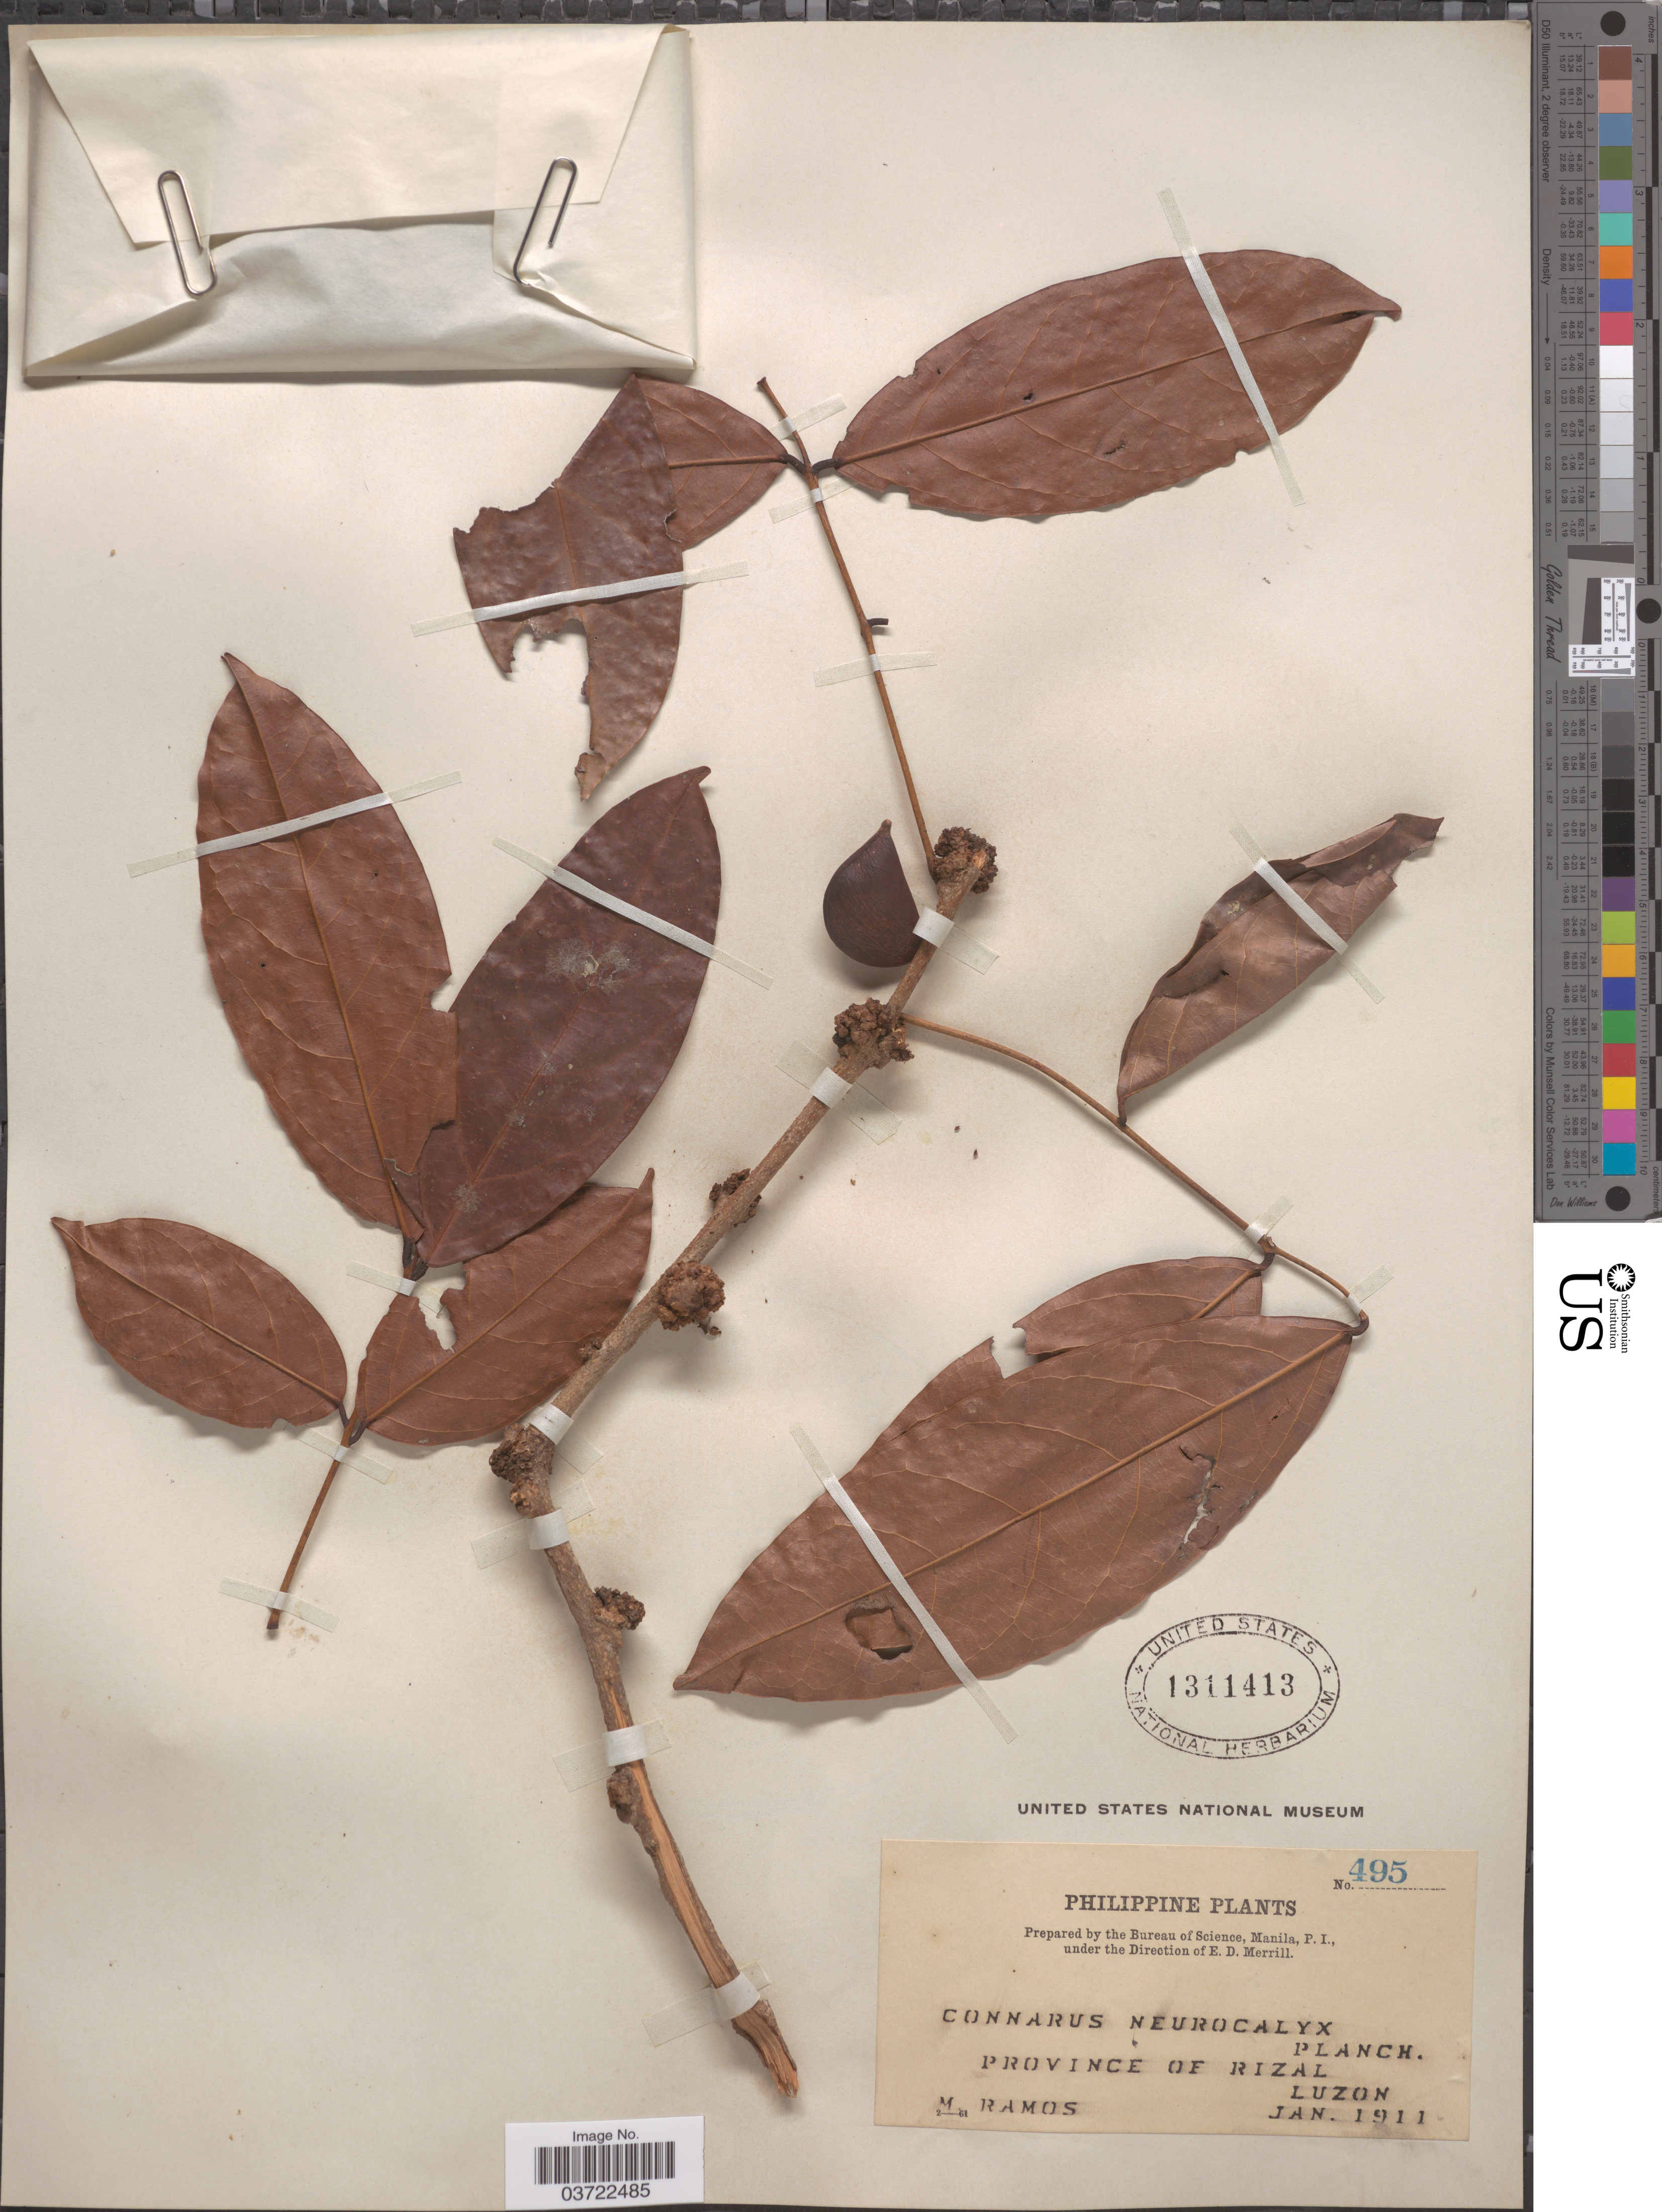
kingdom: Plantae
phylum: Tracheophyta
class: Magnoliopsida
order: Oxalidales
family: Connaraceae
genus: Connarus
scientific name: Connarus neurocalyx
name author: Planch.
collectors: M. Ramos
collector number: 495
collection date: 1911-01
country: Philippines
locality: Province of Rizal, Luzon.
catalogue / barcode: US 1311413